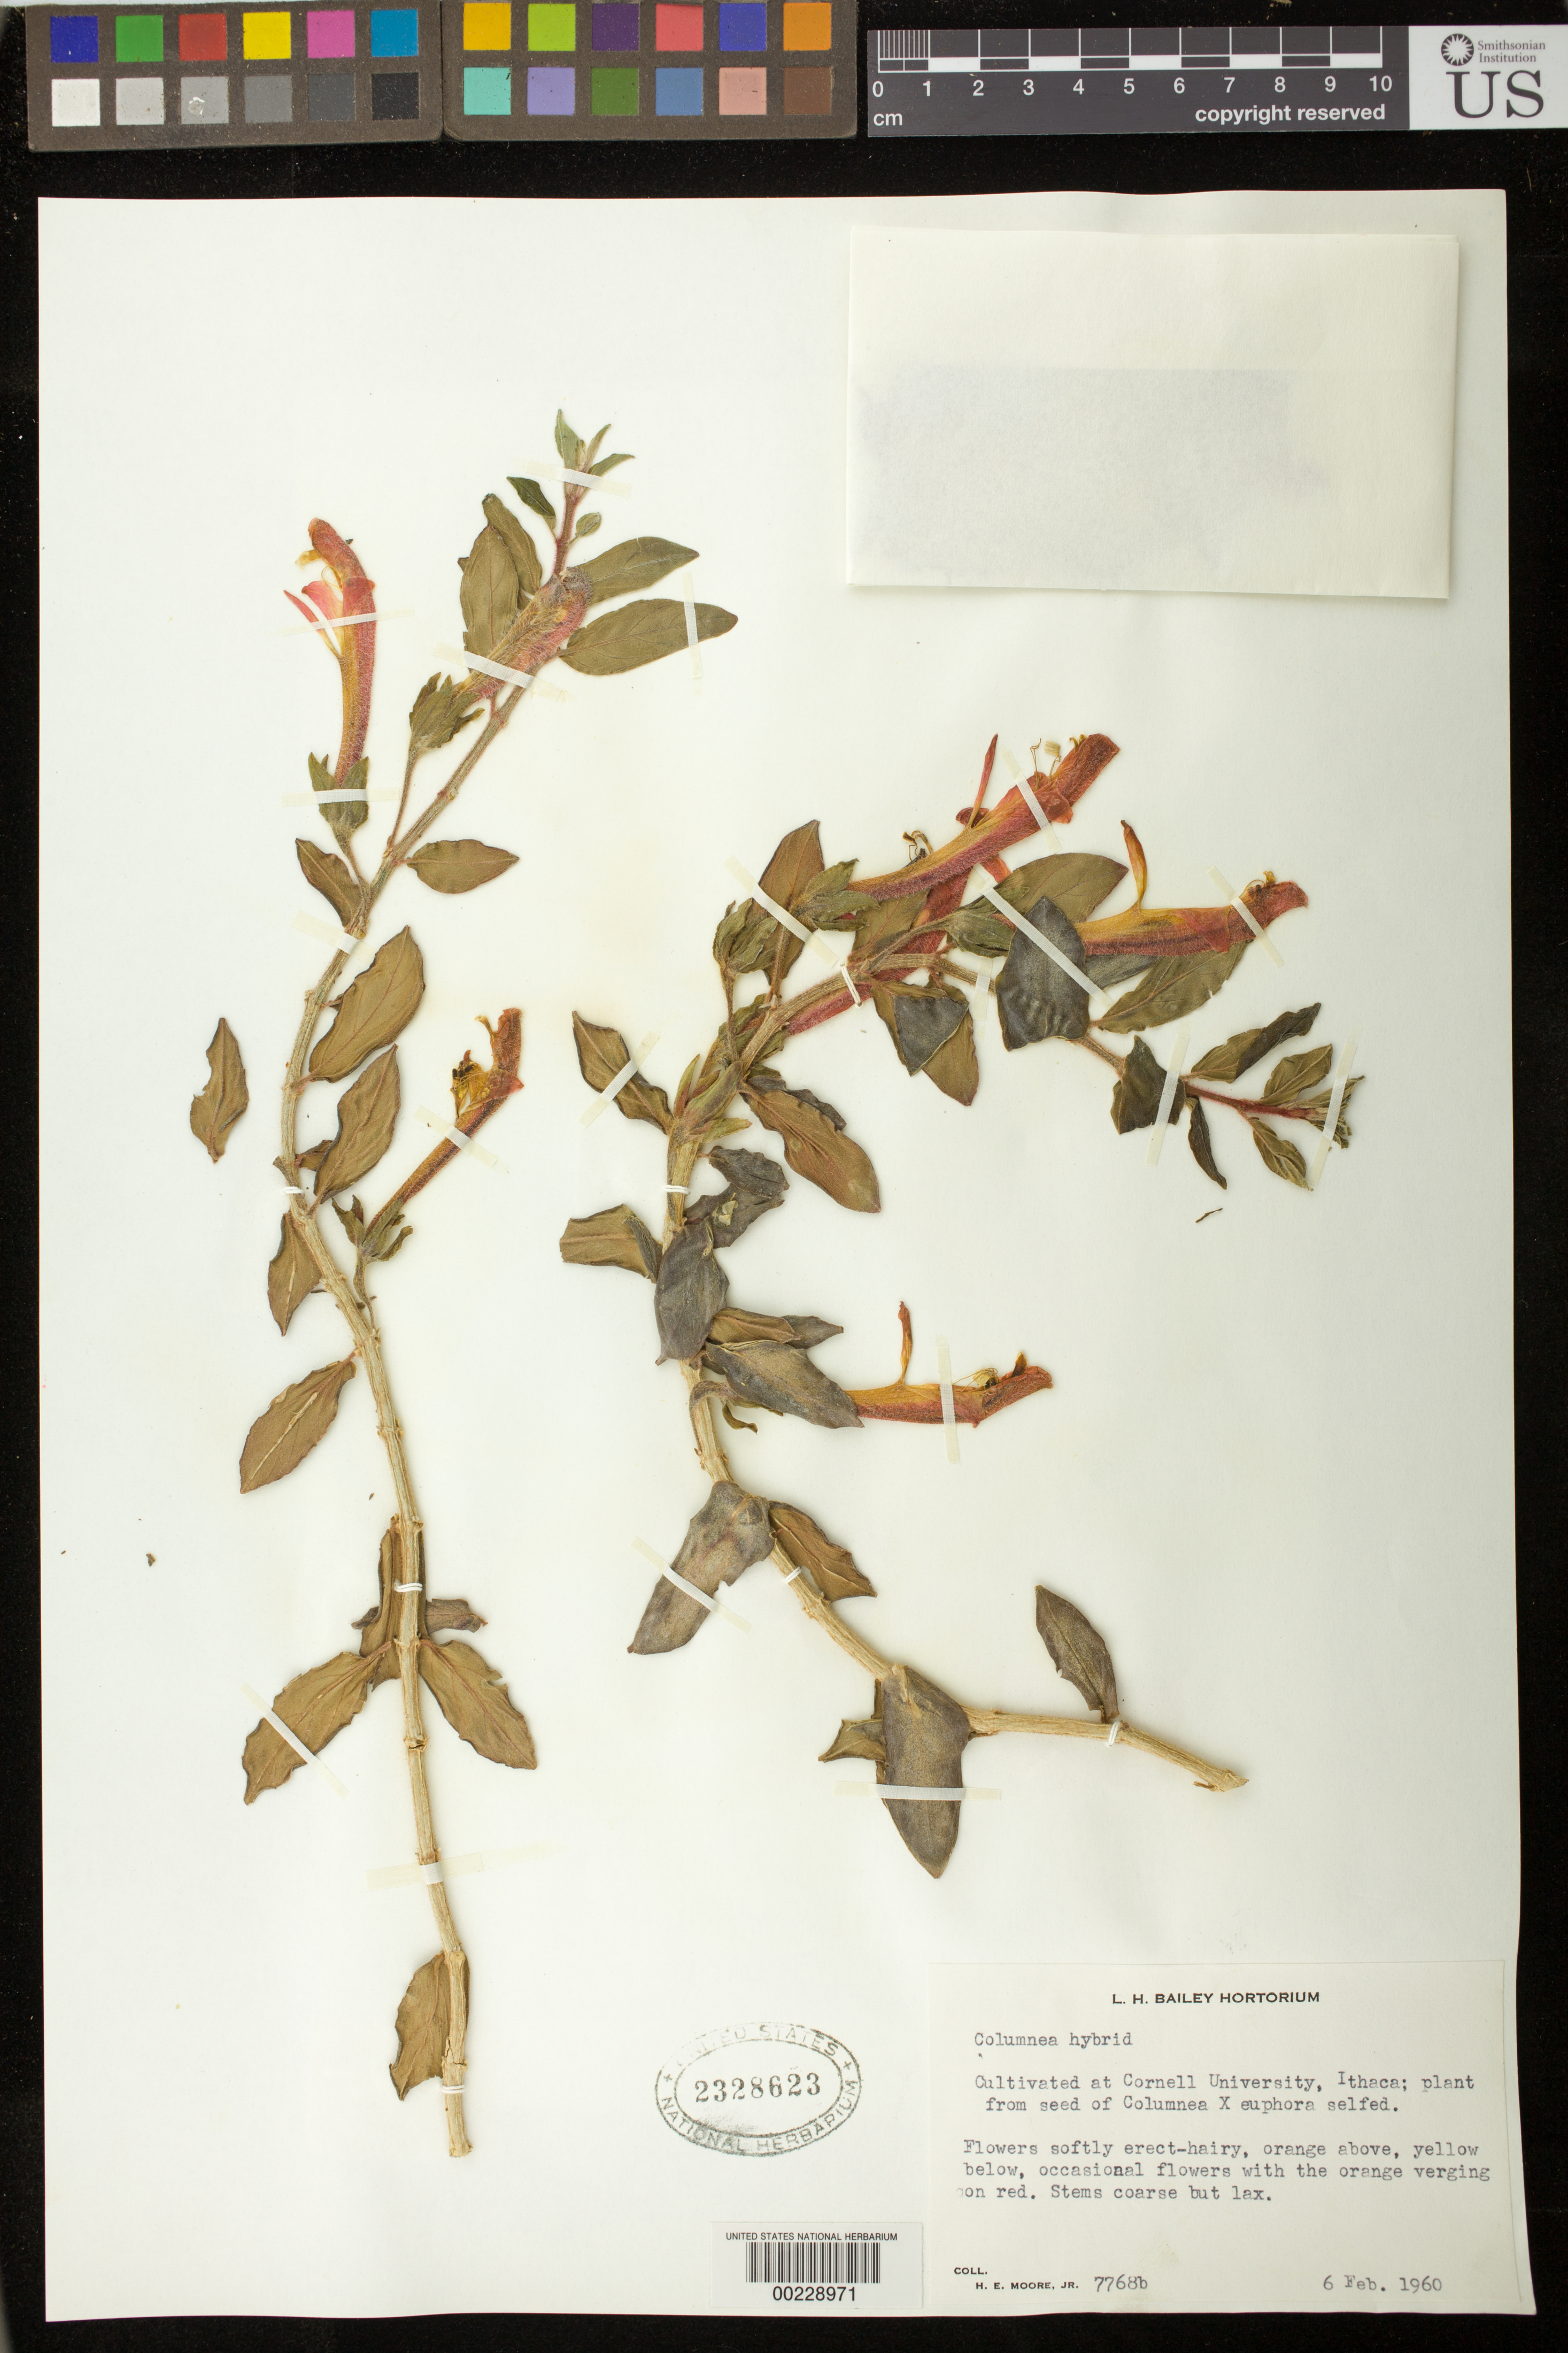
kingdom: Plantae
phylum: Tracheophyta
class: Magnoliopsida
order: Lamiales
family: Gesneriaceae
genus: Columnea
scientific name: Columnea x euphora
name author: H.E. Moore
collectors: H. E. Moore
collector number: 7768 b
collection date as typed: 06 Feb 1960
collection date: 1960-02-06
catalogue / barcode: US 2328623